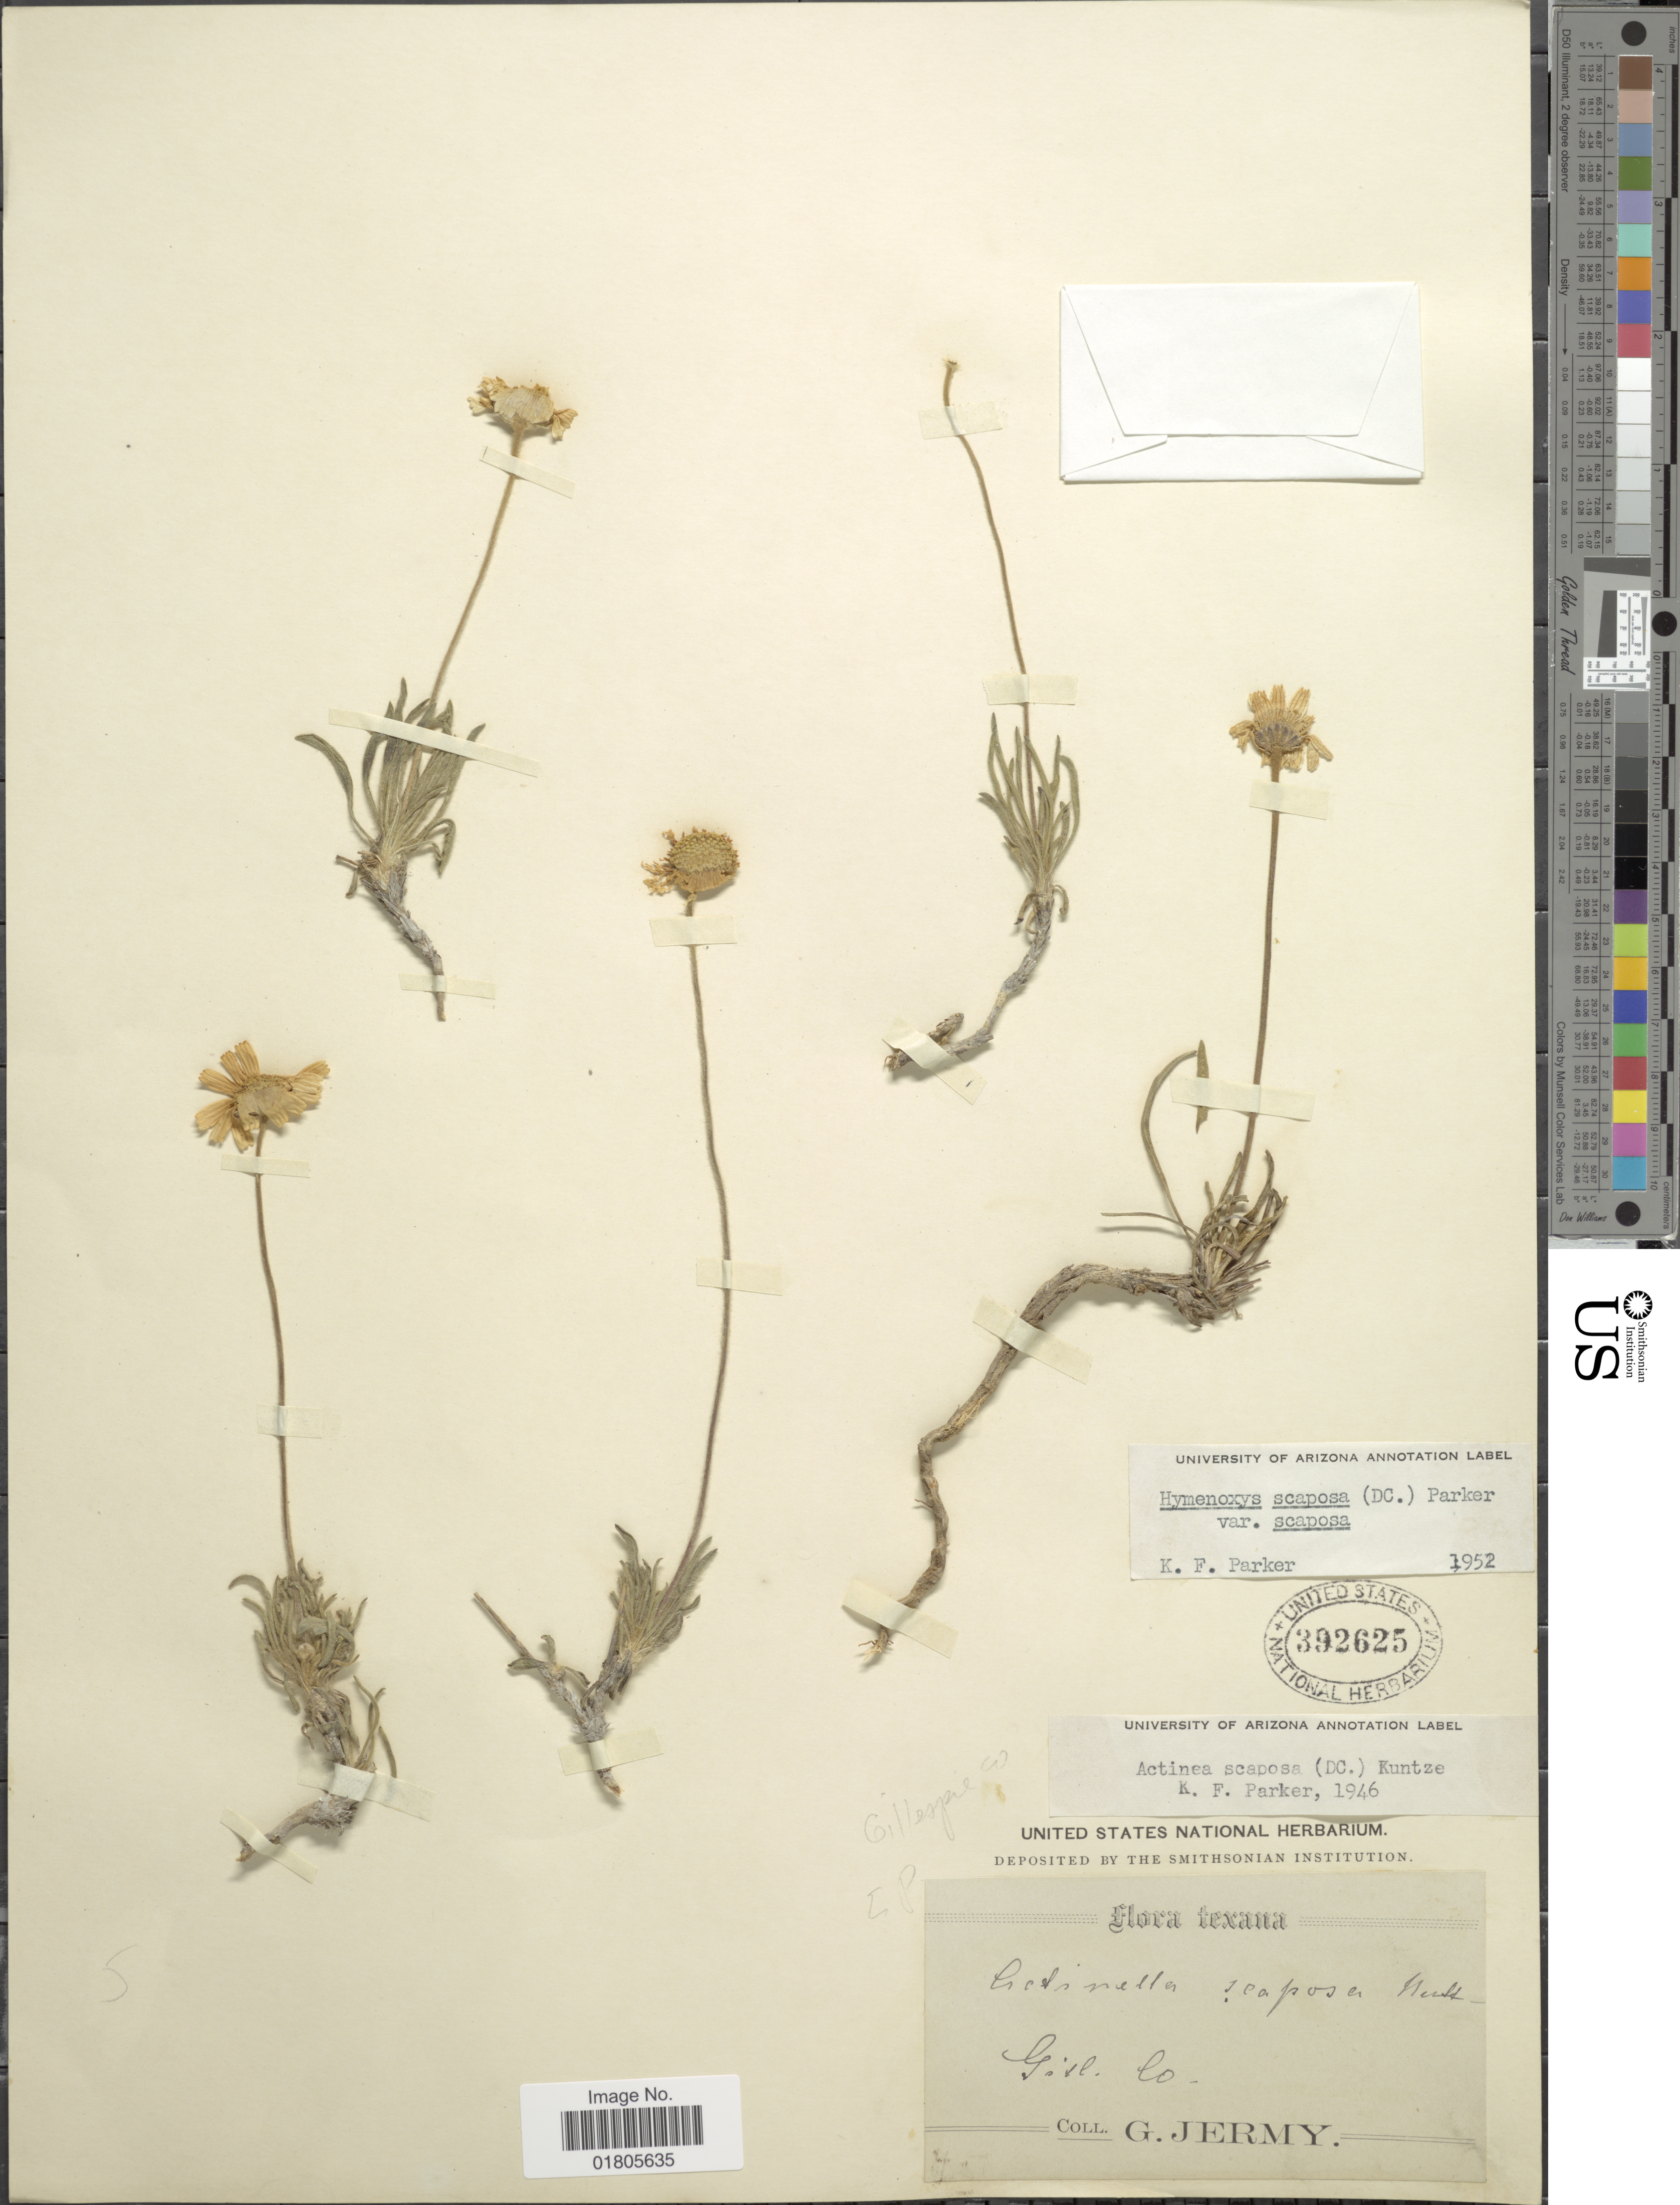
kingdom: Plantae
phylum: Tracheophyta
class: Magnoliopsida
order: Asterales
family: Asteraceae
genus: Actinea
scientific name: Actinea scaposa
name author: (DC.) Kuntze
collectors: G. Jermy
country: United States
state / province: Texas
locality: Gillespie Co.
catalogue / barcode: US 392625